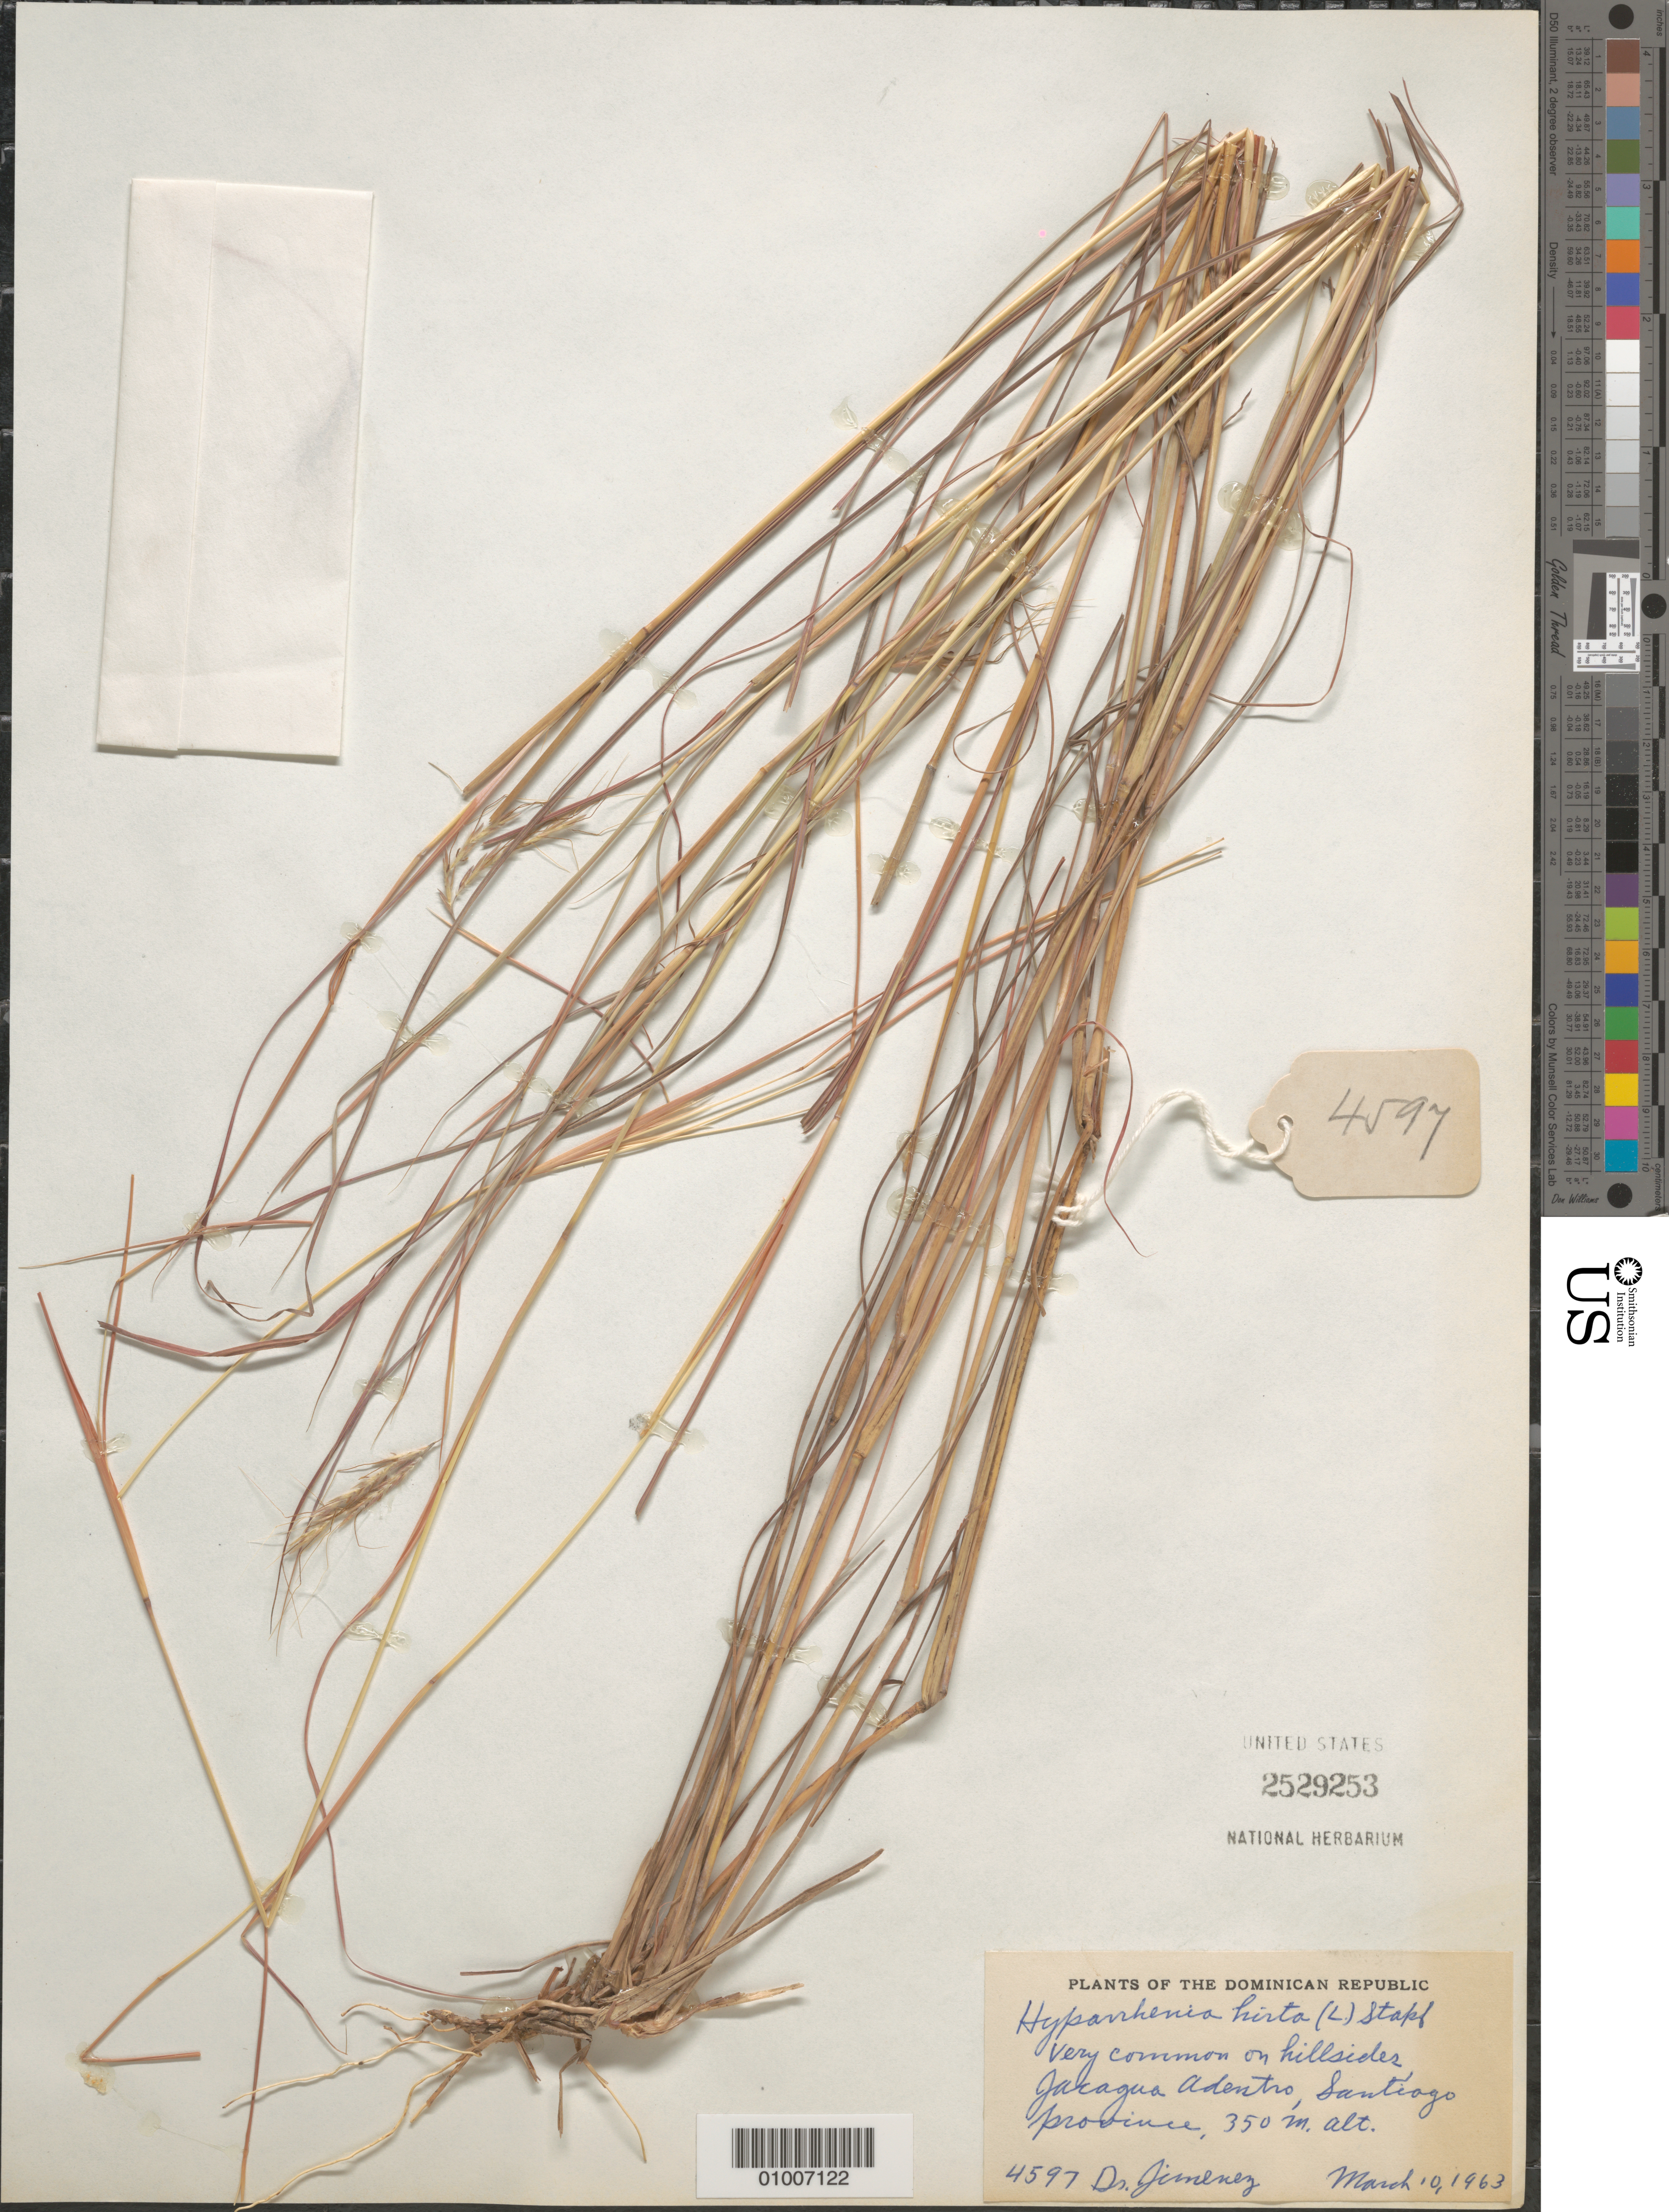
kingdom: Plantae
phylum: Tracheophyta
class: Liliopsida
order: Poales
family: Poaceae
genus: Hyparrhenia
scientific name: Hyparrhenia hirta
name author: (L.) Stapf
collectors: Jimenez, --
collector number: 4597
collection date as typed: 10 Mar 1963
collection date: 1963-03-10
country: Dominican Republic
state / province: Santiago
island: Hispaniola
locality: Jacagua Adentro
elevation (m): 350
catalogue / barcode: US 2529253